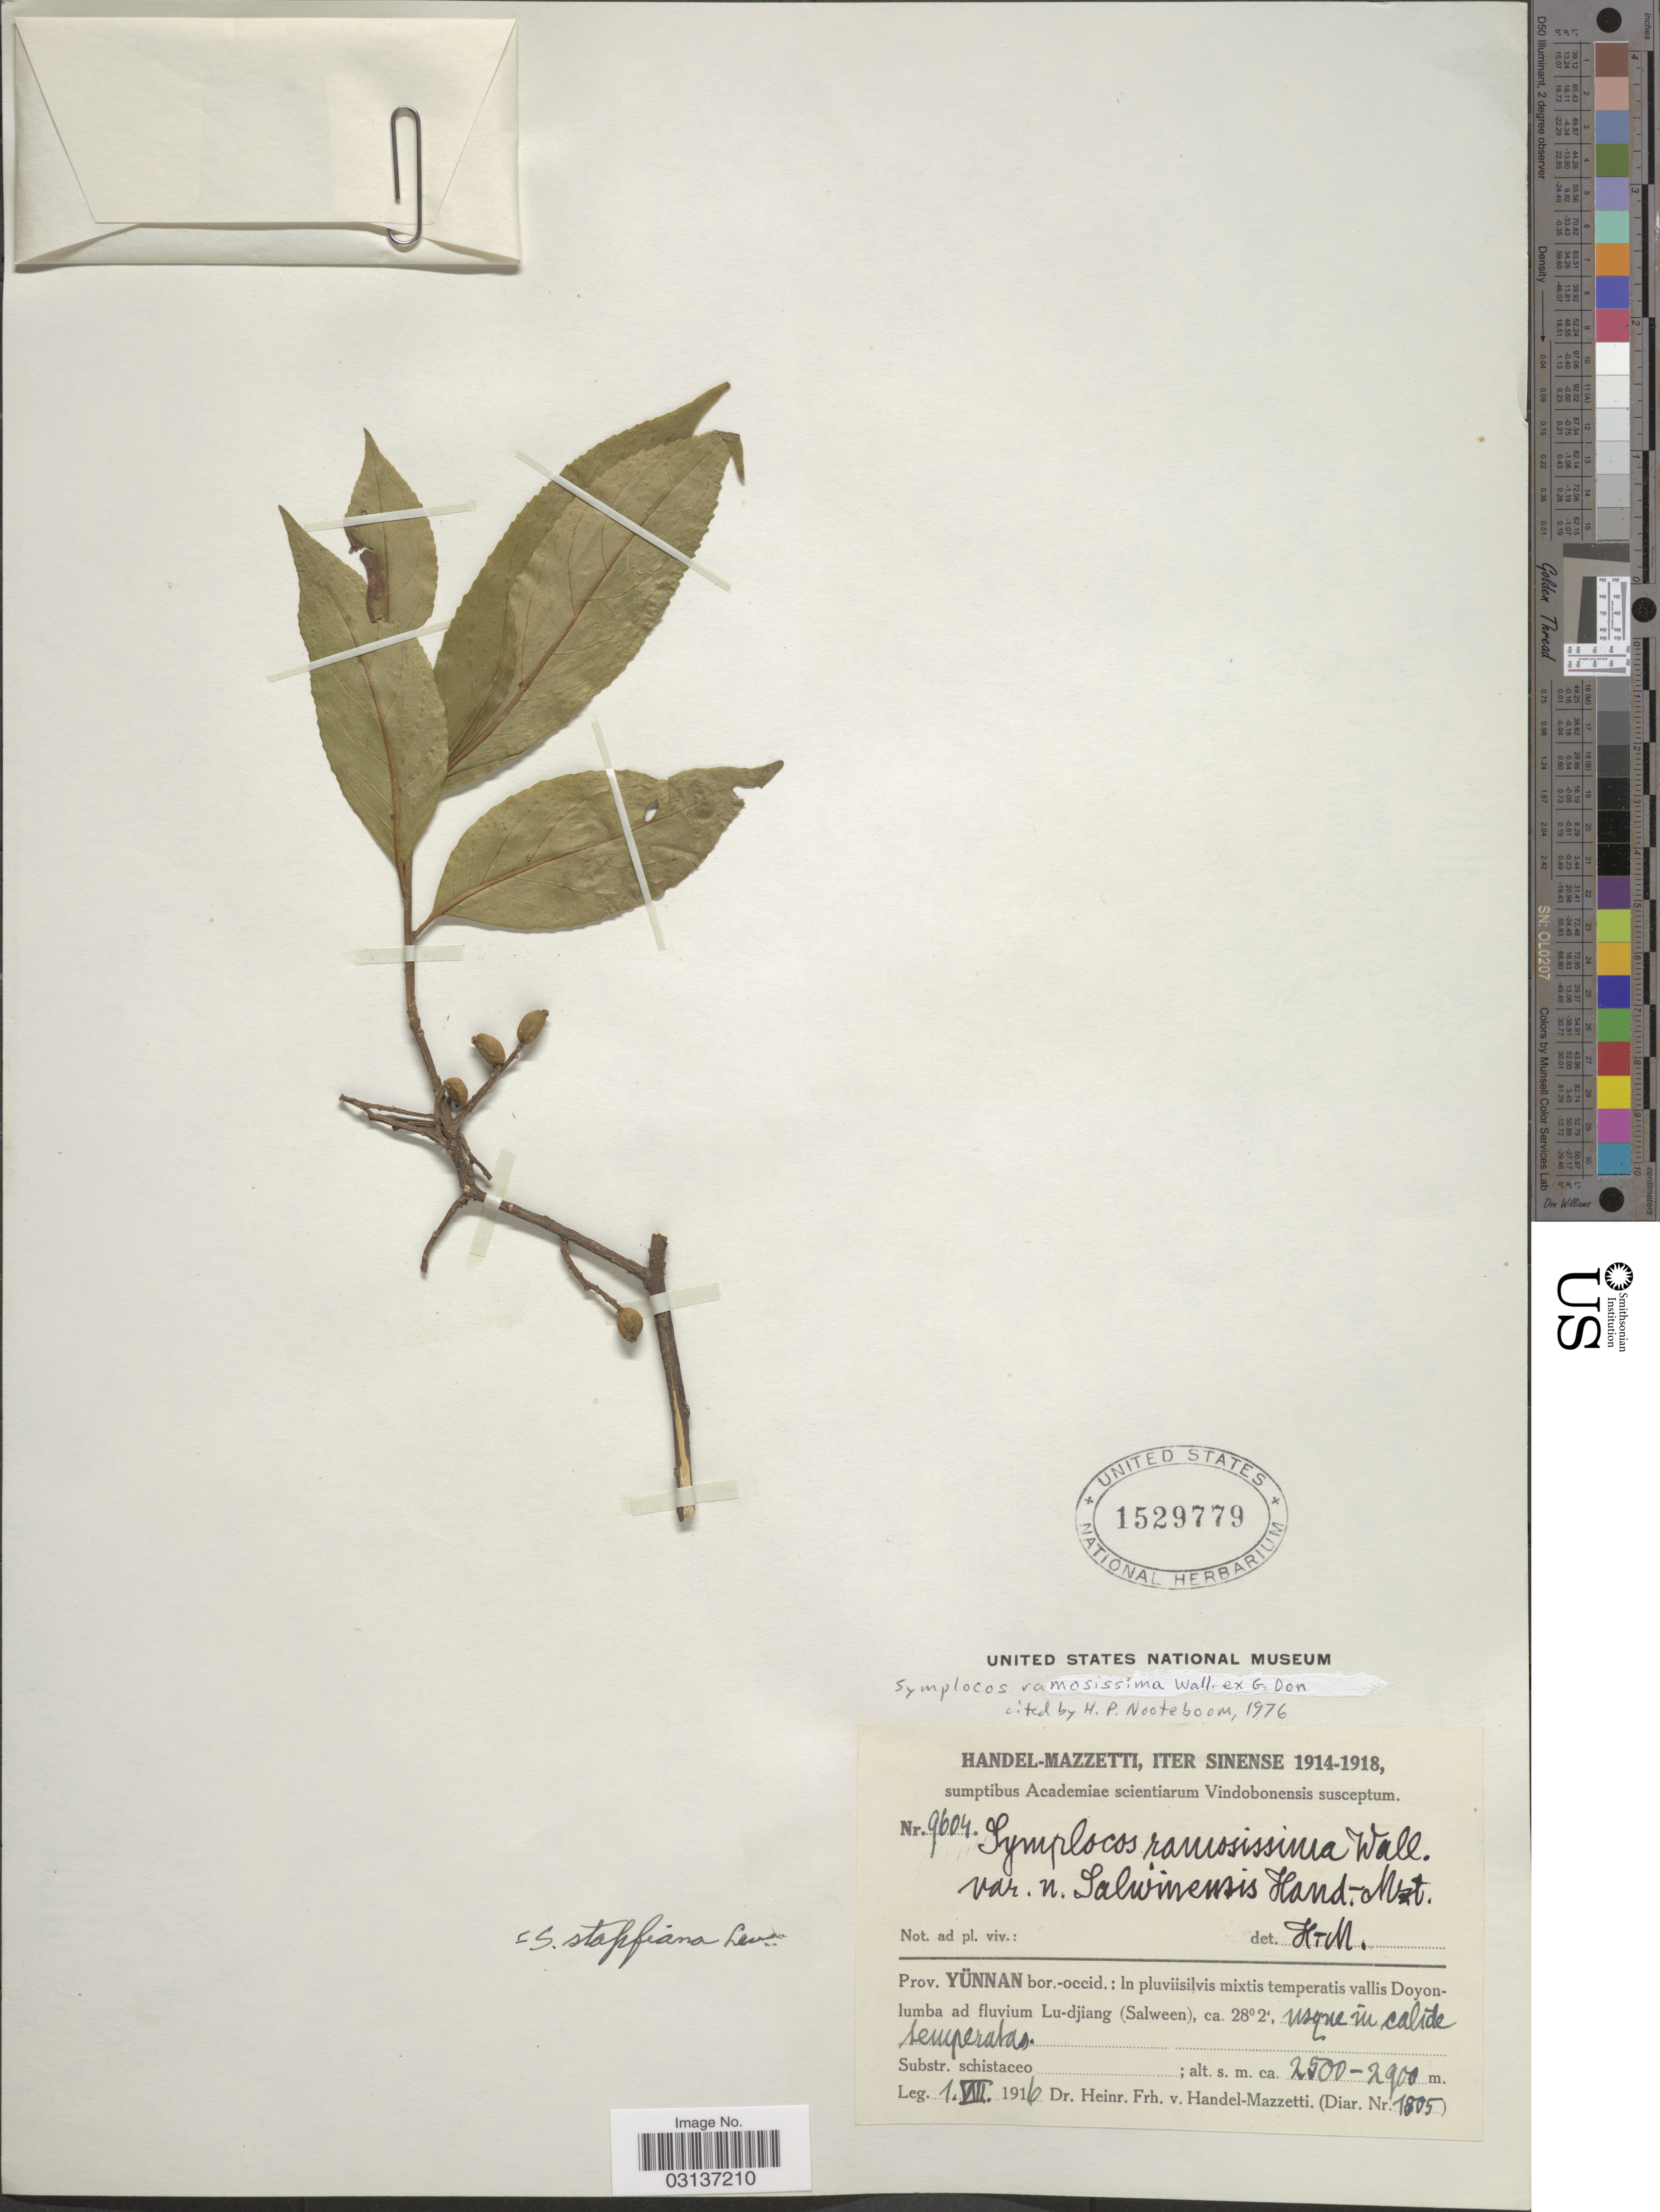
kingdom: Plantae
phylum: Tracheophyta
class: Magnoliopsida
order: Ericales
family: Symplocaceae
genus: Symplocos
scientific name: Symplocos ramosissima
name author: Wall.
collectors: H. Handel-Mazzetti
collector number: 9604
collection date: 1916-08-01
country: China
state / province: Yunnan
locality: Iter Sinense. Prov. Yünnan bor.-occid.: In pluviisilvis mixtis temperatis vallis Doyonlumba ad fluvium Lu-djiang (Salween).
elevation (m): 2500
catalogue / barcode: US 1529779